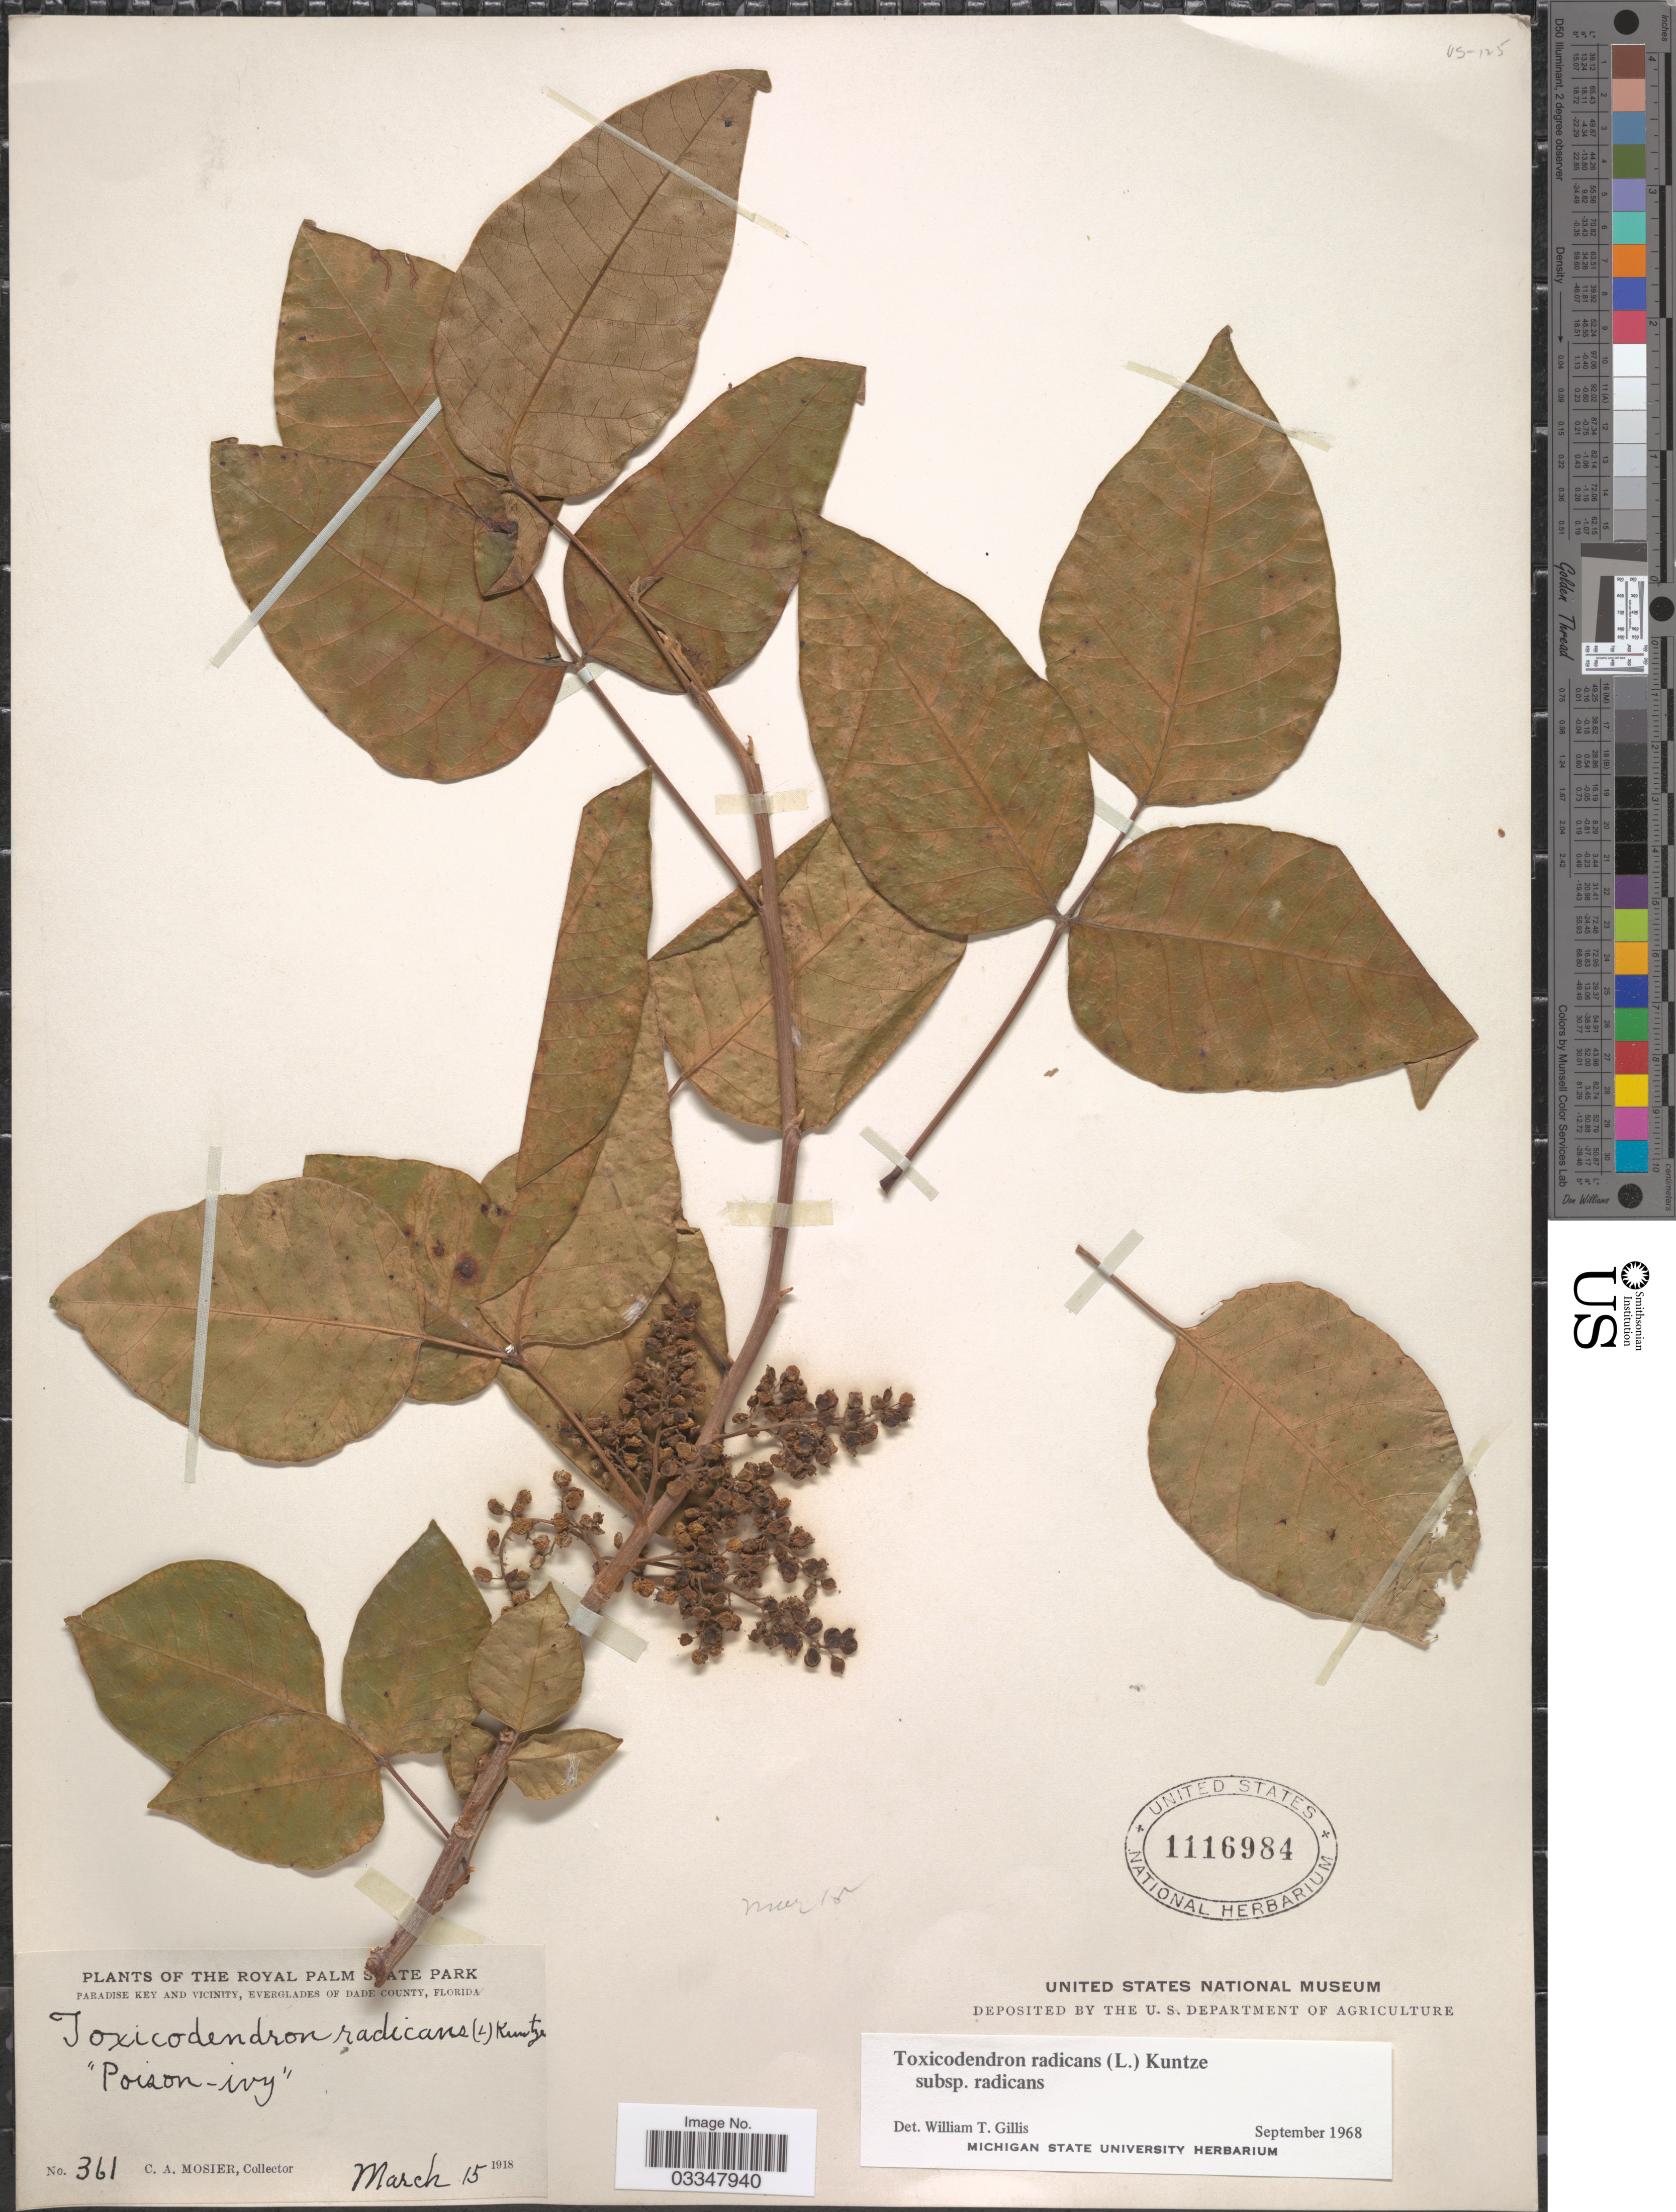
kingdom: Plantae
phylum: Tracheophyta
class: Magnoliopsida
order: Sapindales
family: Anacardiaceae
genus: Toxicodendron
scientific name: Toxicodendron radicans subsp. radicans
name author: (L.) Kuntze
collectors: C. A. Mosier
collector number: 361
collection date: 1918-03-15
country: United States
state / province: Florida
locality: The Royal Palm State Park. Paradise Key and vicinity, Everglades of Dade County.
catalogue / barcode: US 1116984